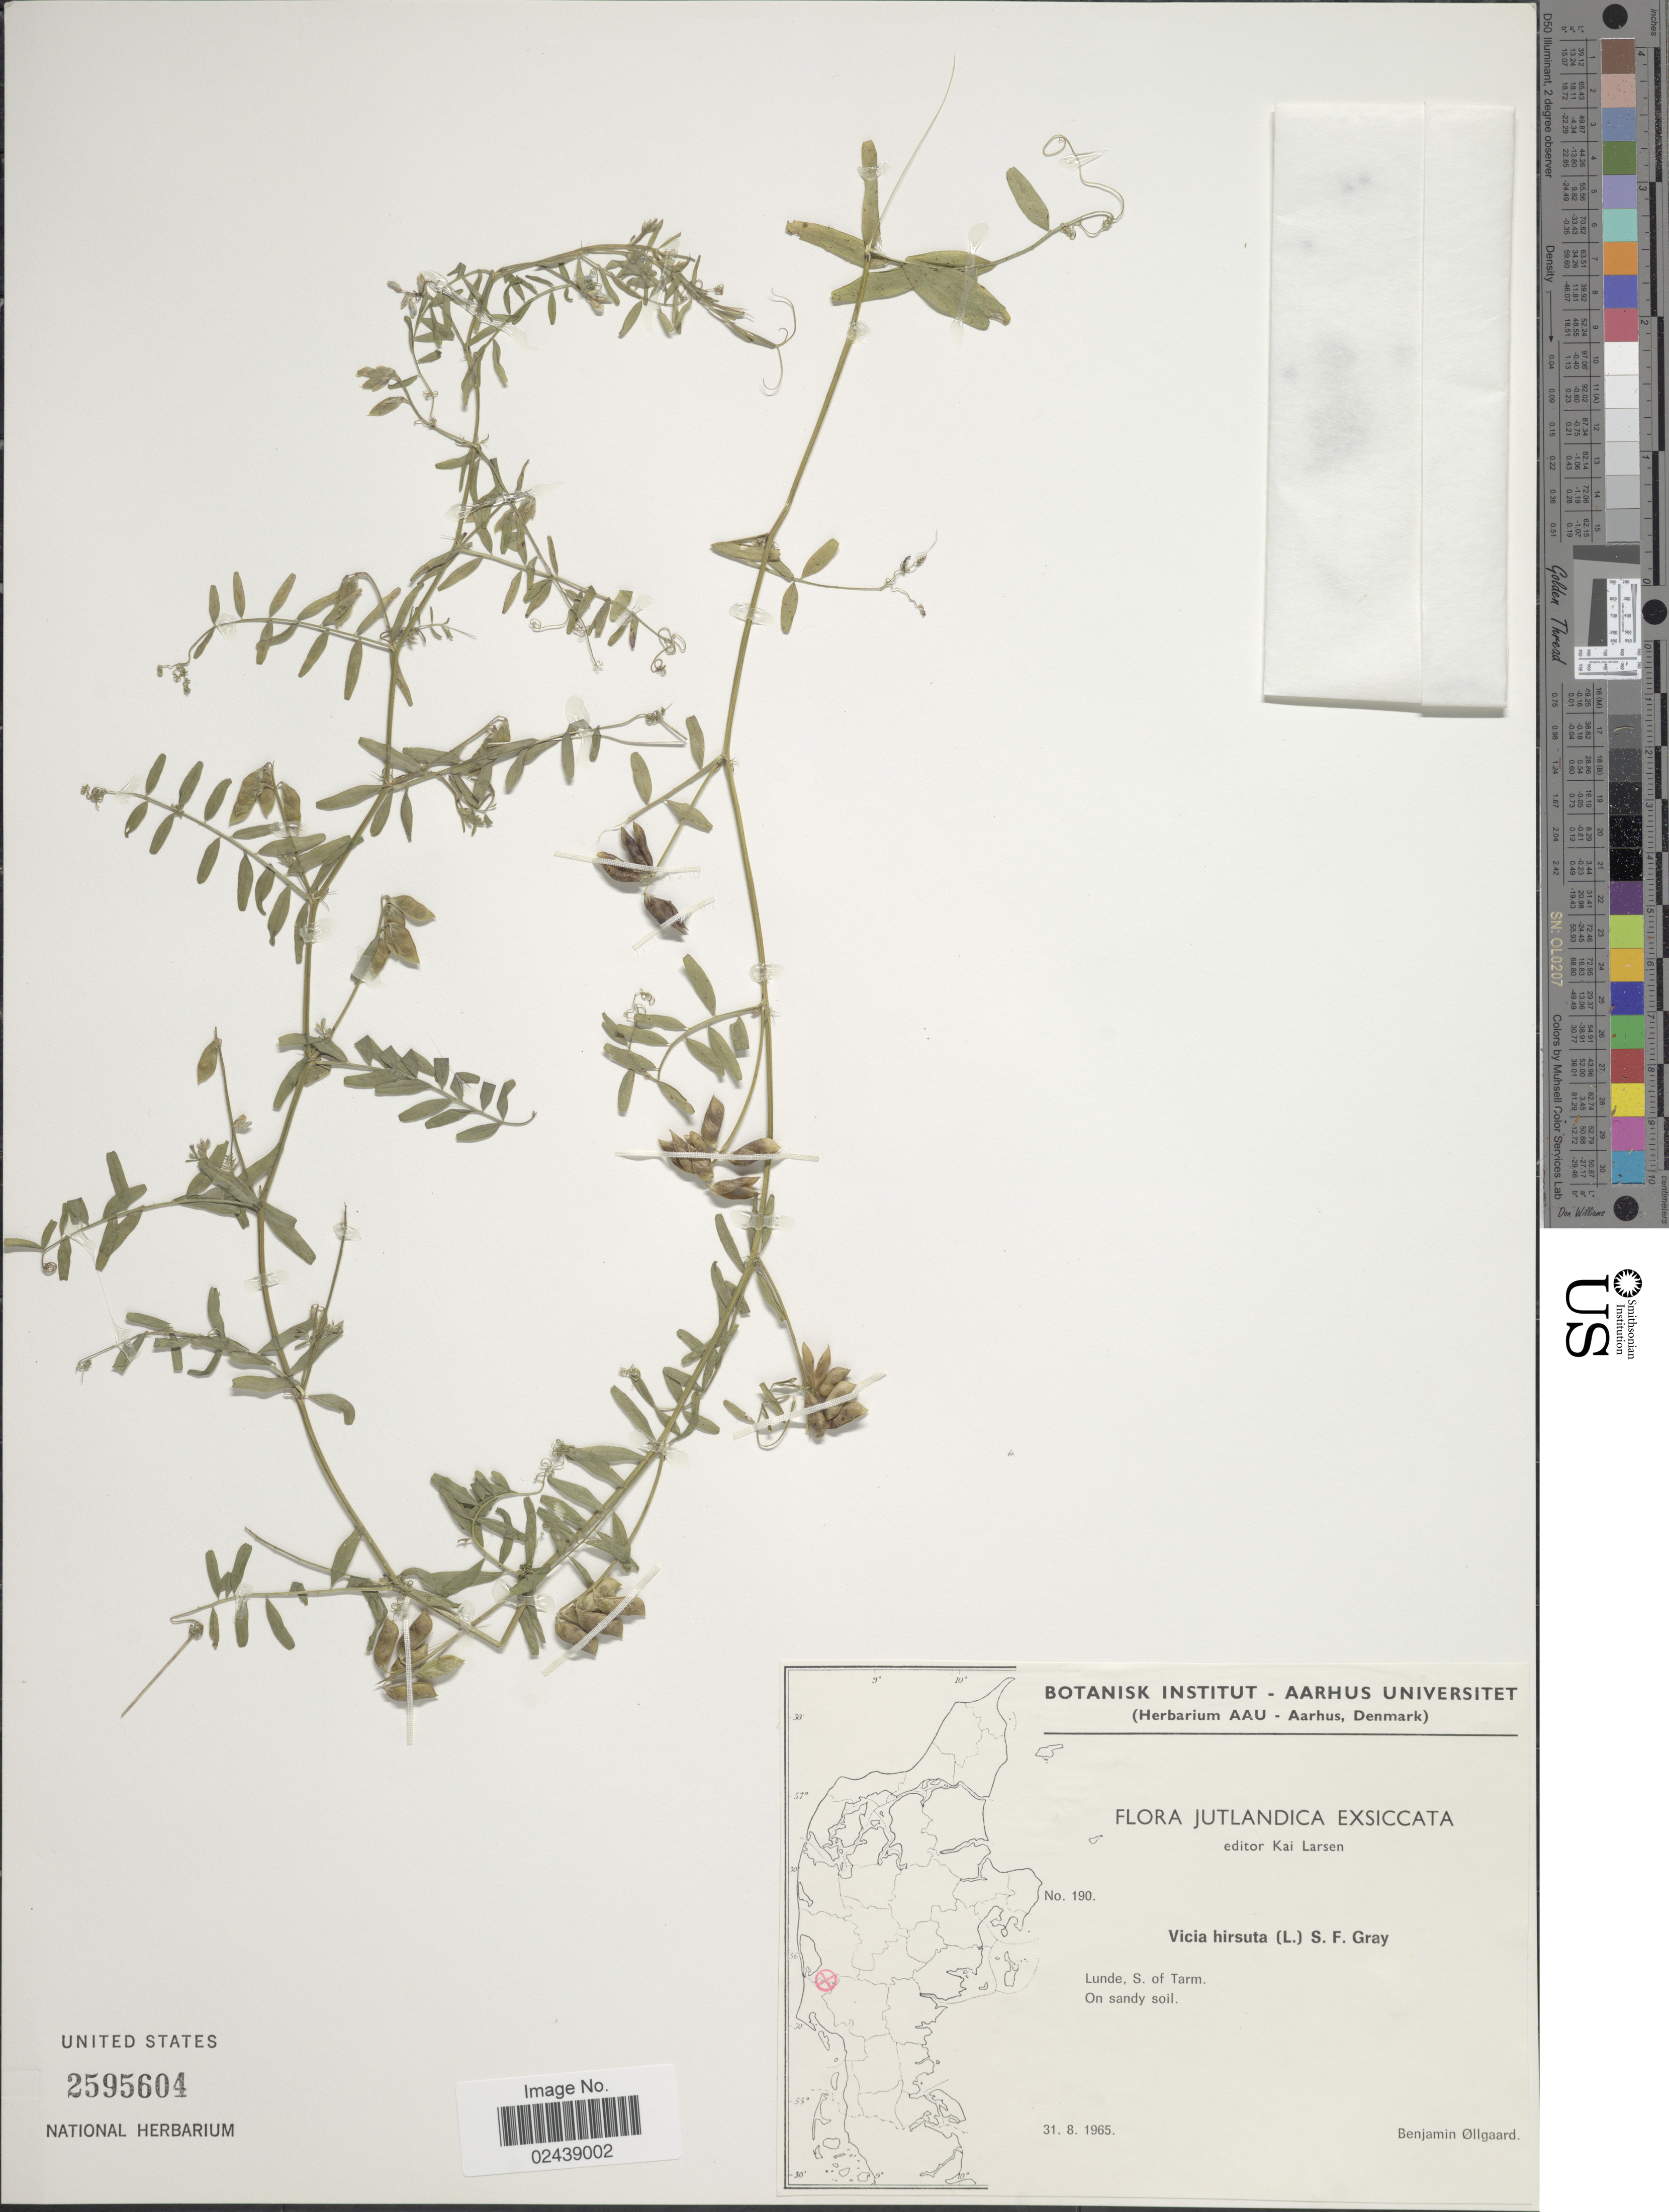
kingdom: Plantae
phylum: Tracheophyta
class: Magnoliopsida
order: Fabales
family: Fabaceae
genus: Vicia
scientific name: Vicia hirsuta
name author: (L.) A. Gray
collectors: B. Øllgaard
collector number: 190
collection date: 1965-08-31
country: Denmark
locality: Jutlandica, Lunde, S. of Tarm., on sandy soil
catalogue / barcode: US 2595604